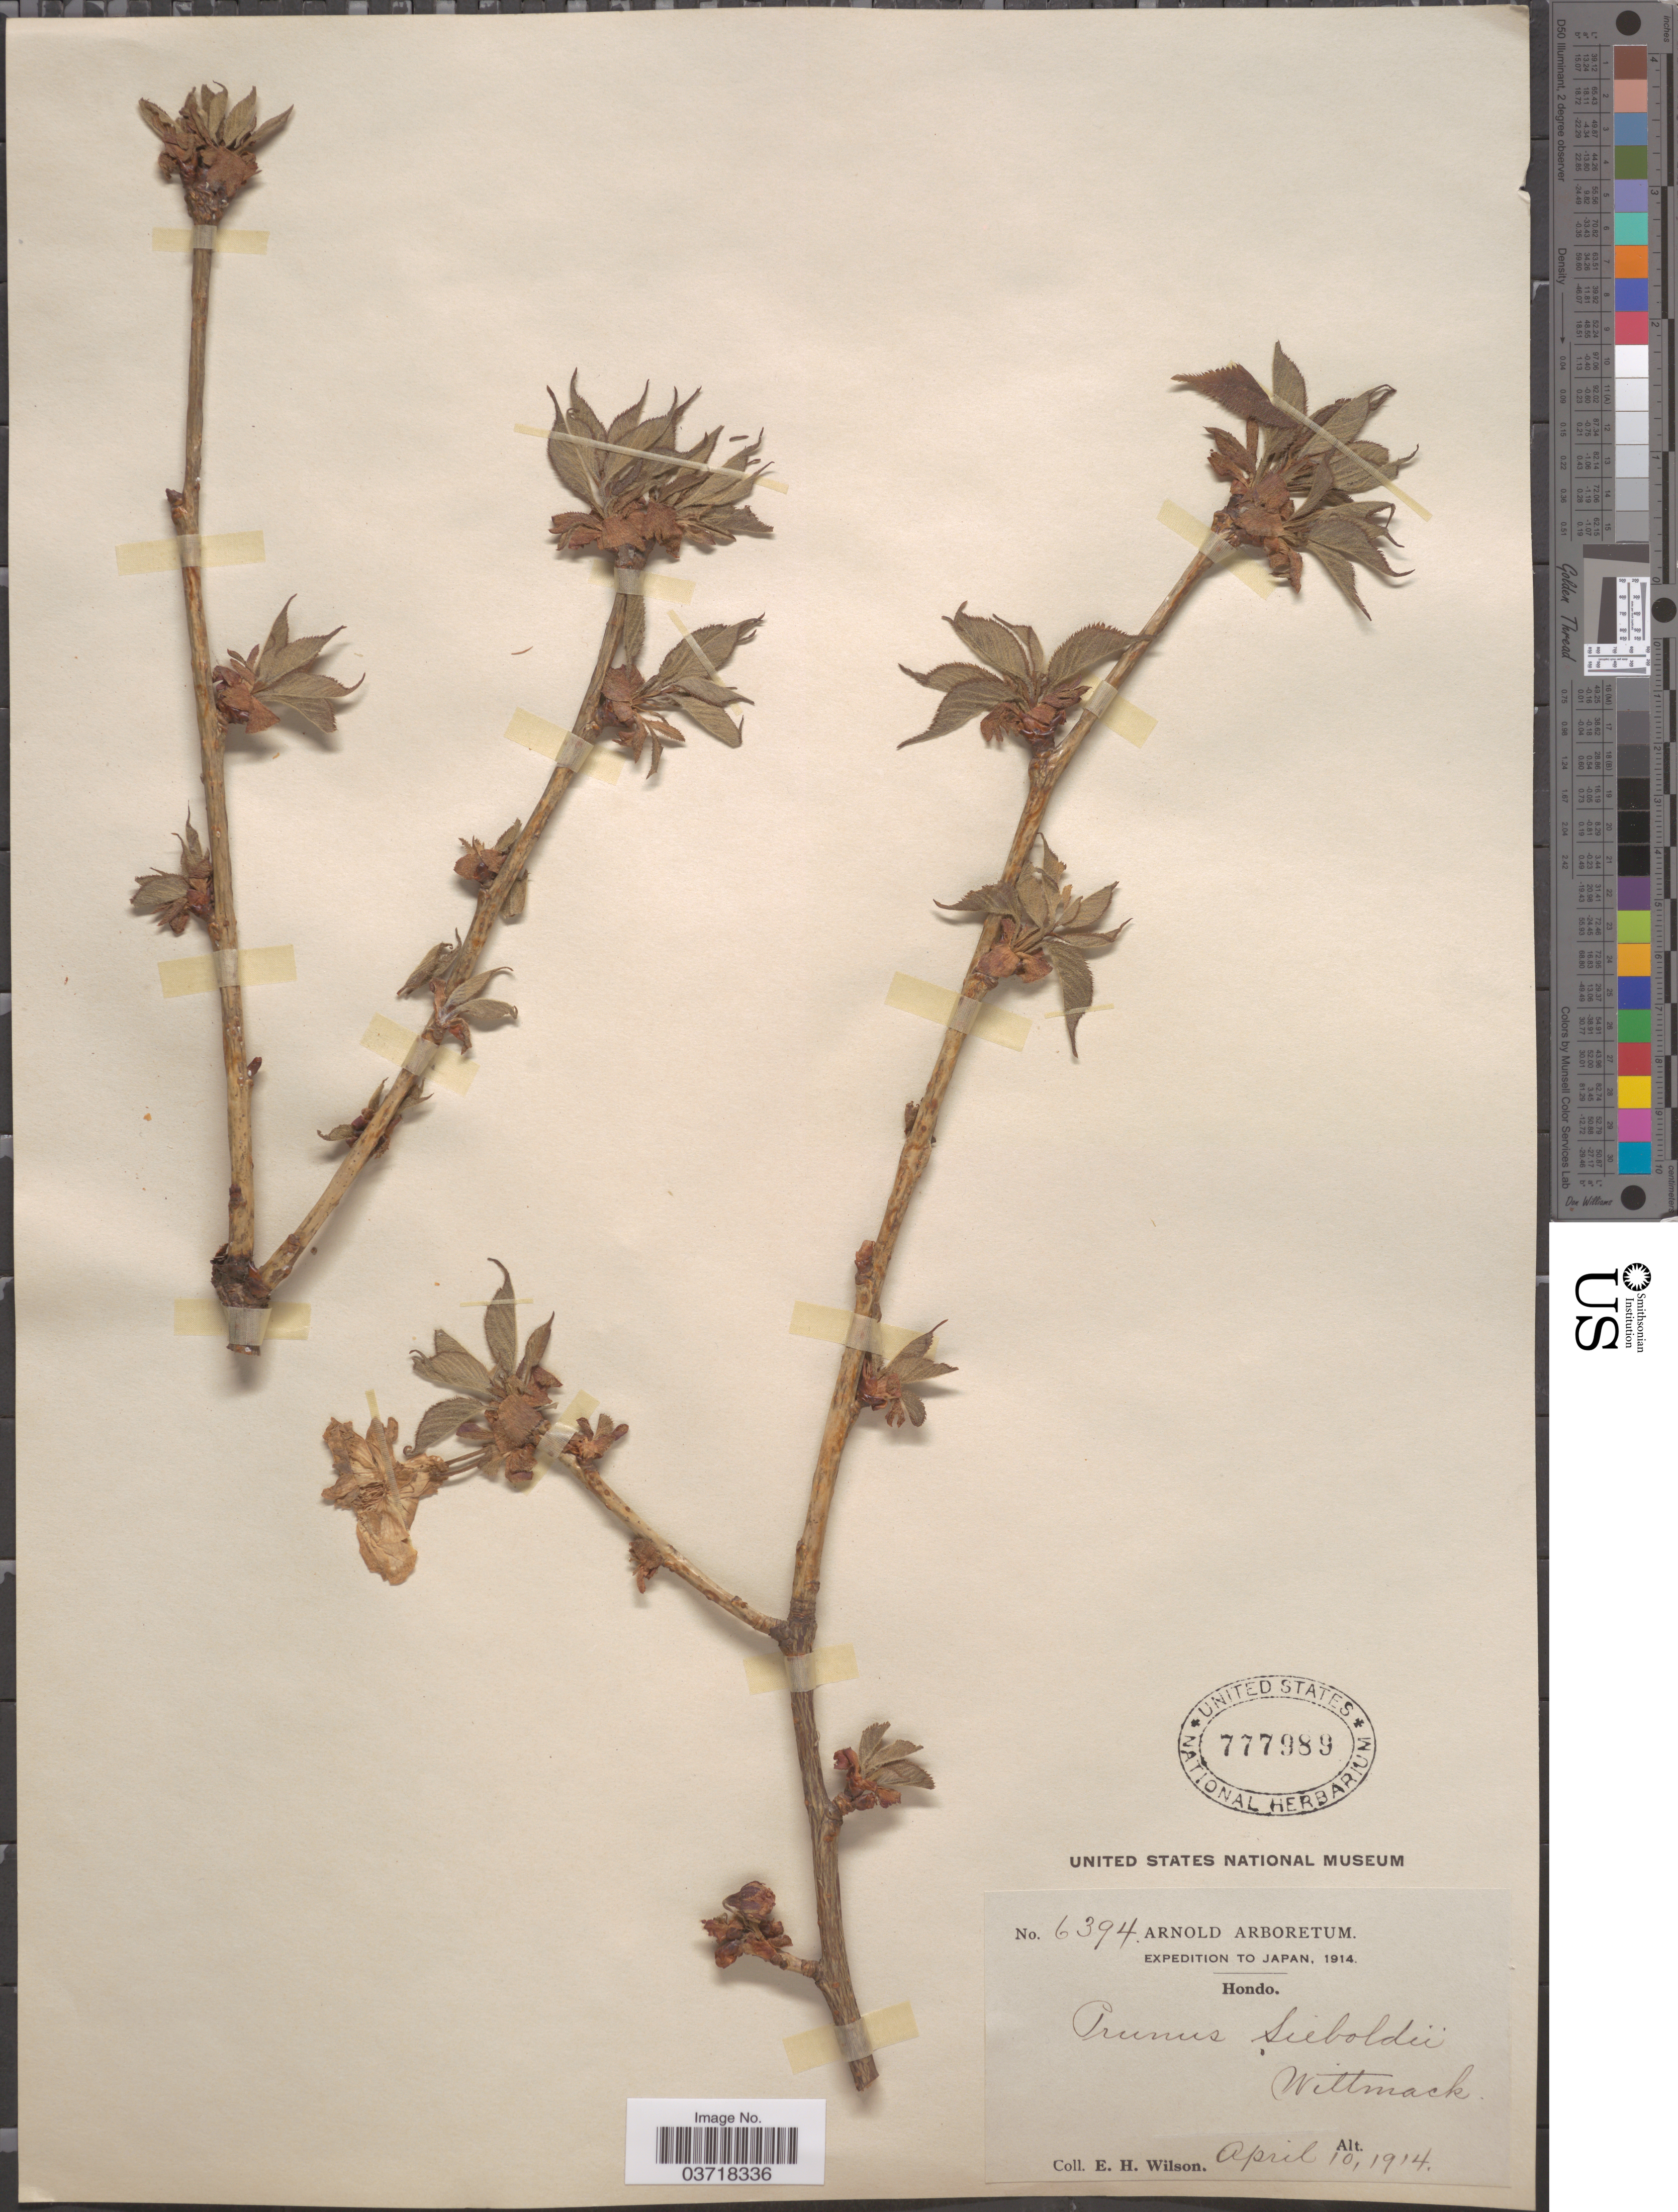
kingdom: Plantae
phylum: Tracheophyta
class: Magnoliopsida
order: Rosales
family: Rosaceae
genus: Prunus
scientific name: Prunus sieboldii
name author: (Carrière) Koidz.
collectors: E. Wilson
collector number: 6394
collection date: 1914-04-10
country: Japan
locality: Hondo.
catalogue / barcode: US 777989